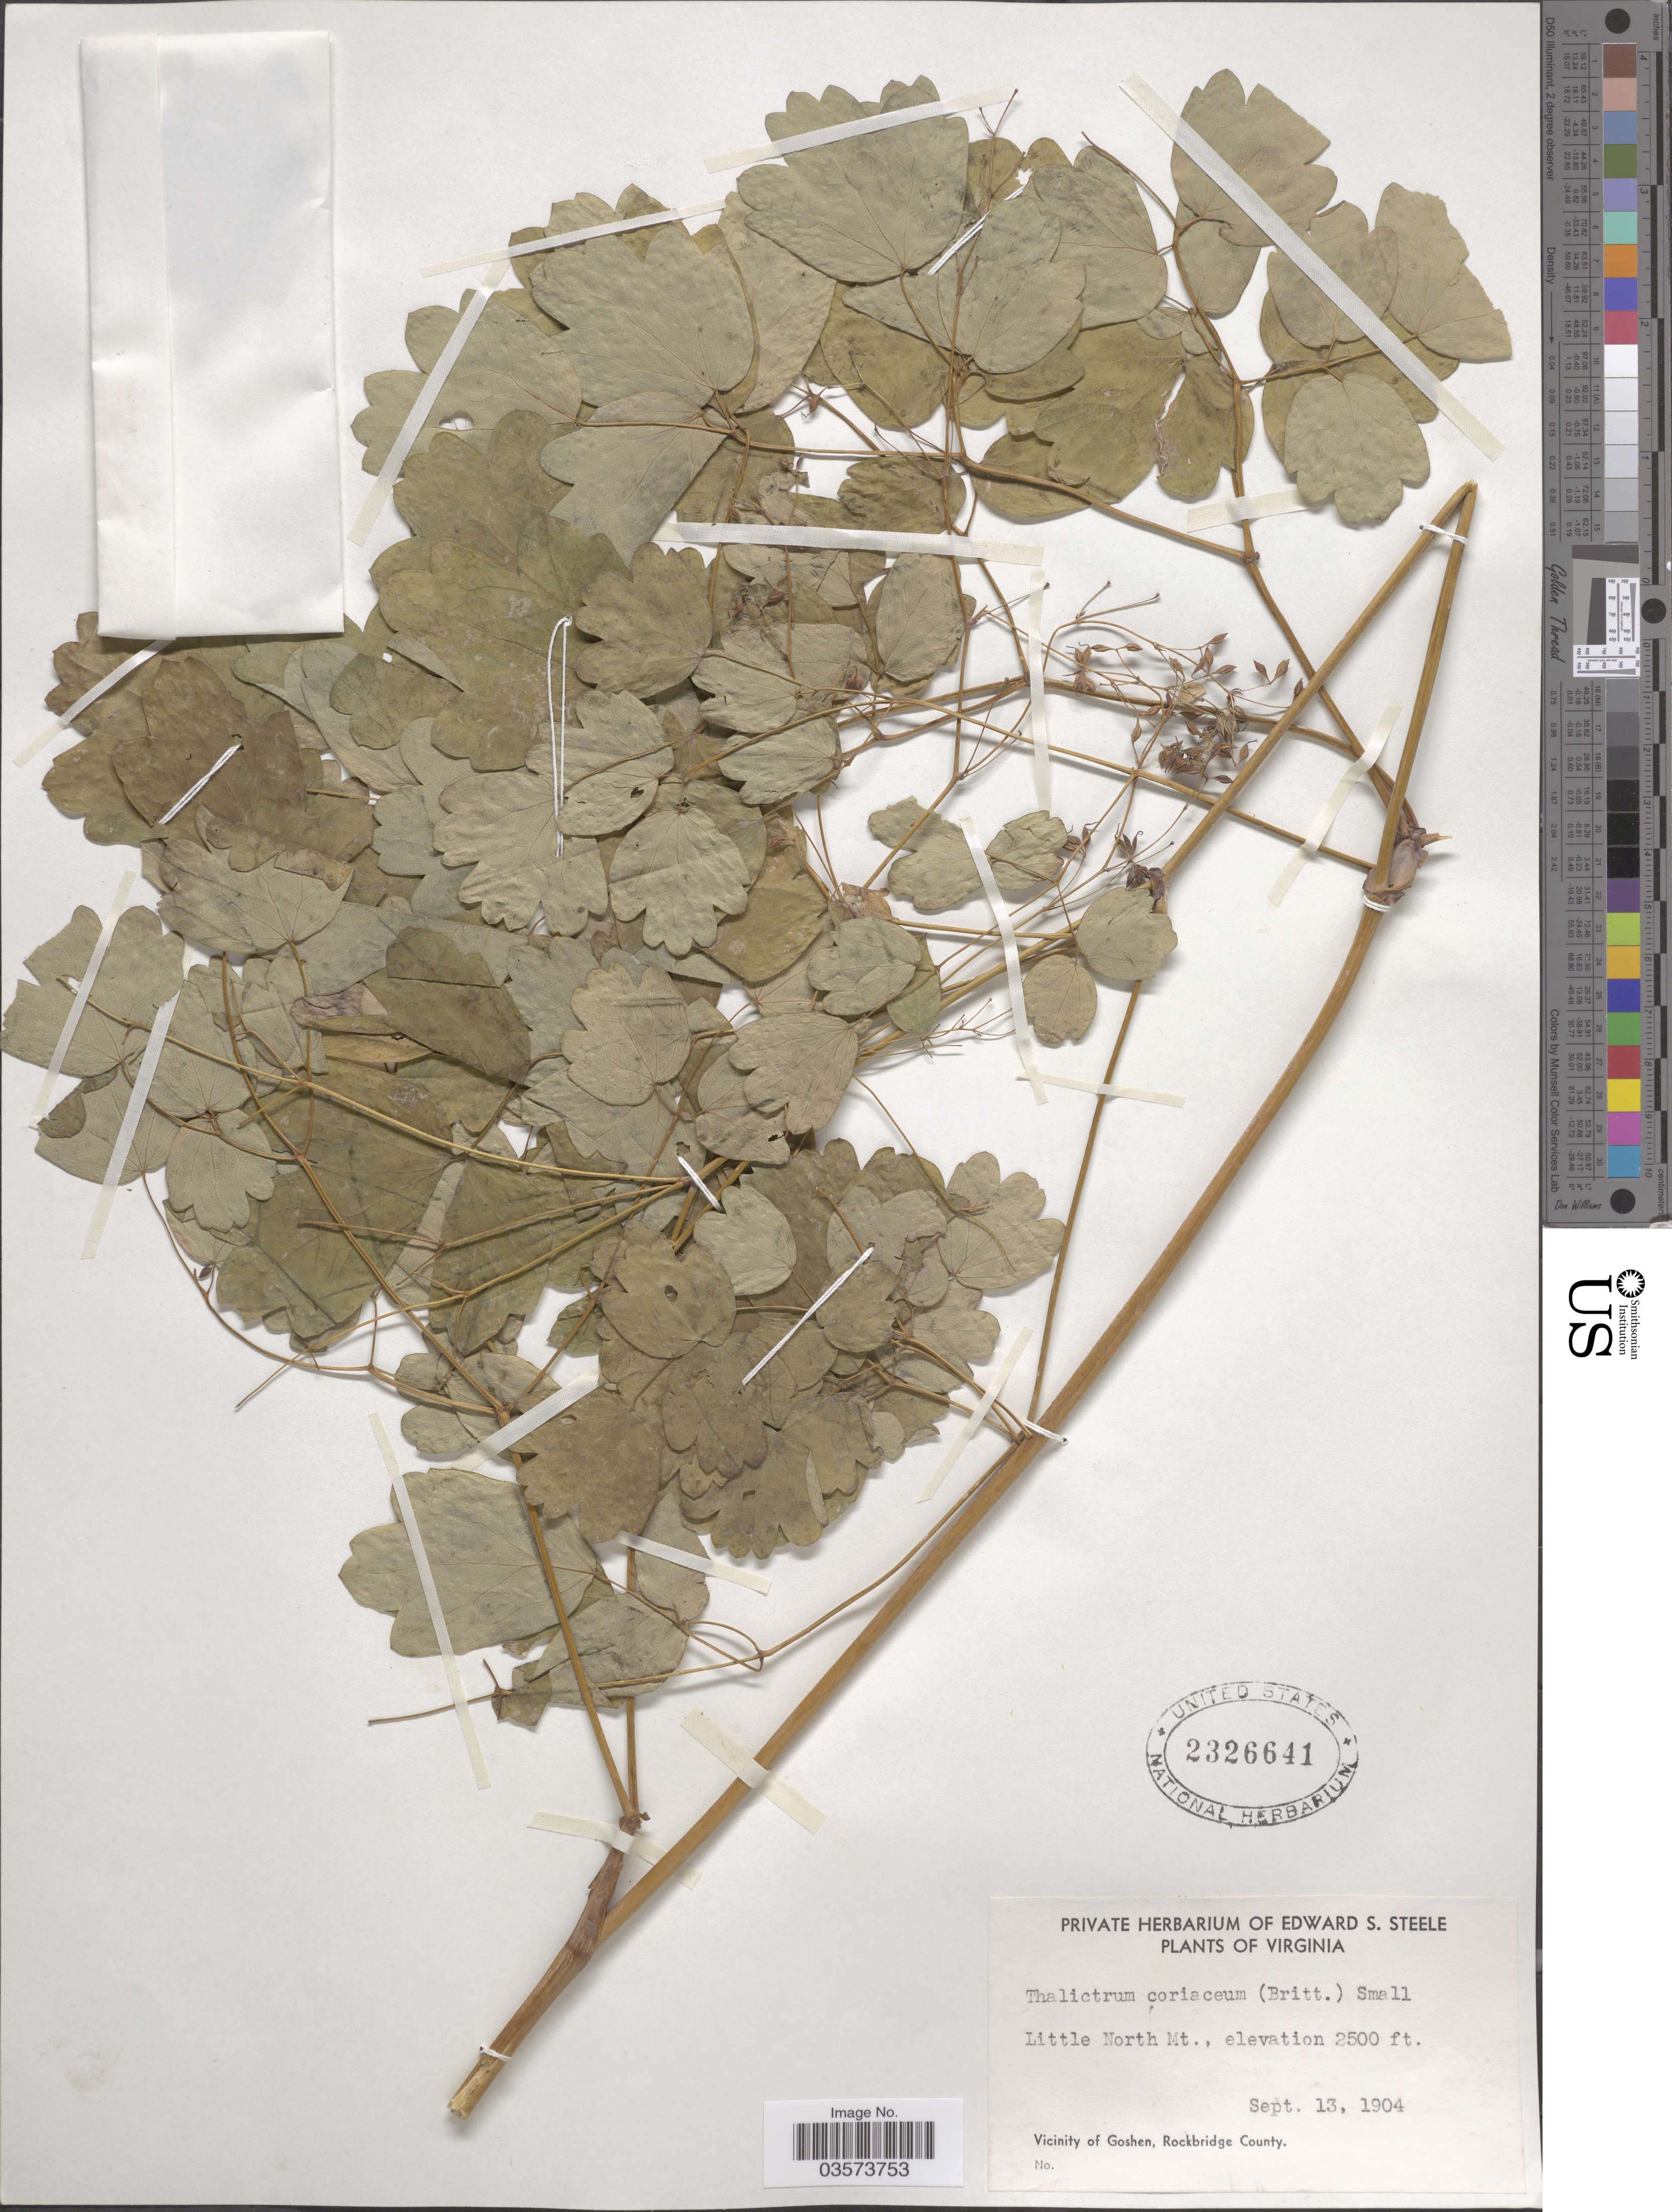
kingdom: Plantae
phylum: Tracheophyta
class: Magnoliopsida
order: Ranunculales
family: Ranunculaceae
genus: Thalictrum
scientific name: Thalictrum coriaceum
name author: (Britton) Small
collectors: ex herb. Edward S. Steele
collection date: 1904-09-13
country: United States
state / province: Virginia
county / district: Rockbridge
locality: Little North Mt. Vicinity of Goshen, Rockbridge County.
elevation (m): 762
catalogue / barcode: US 2326641